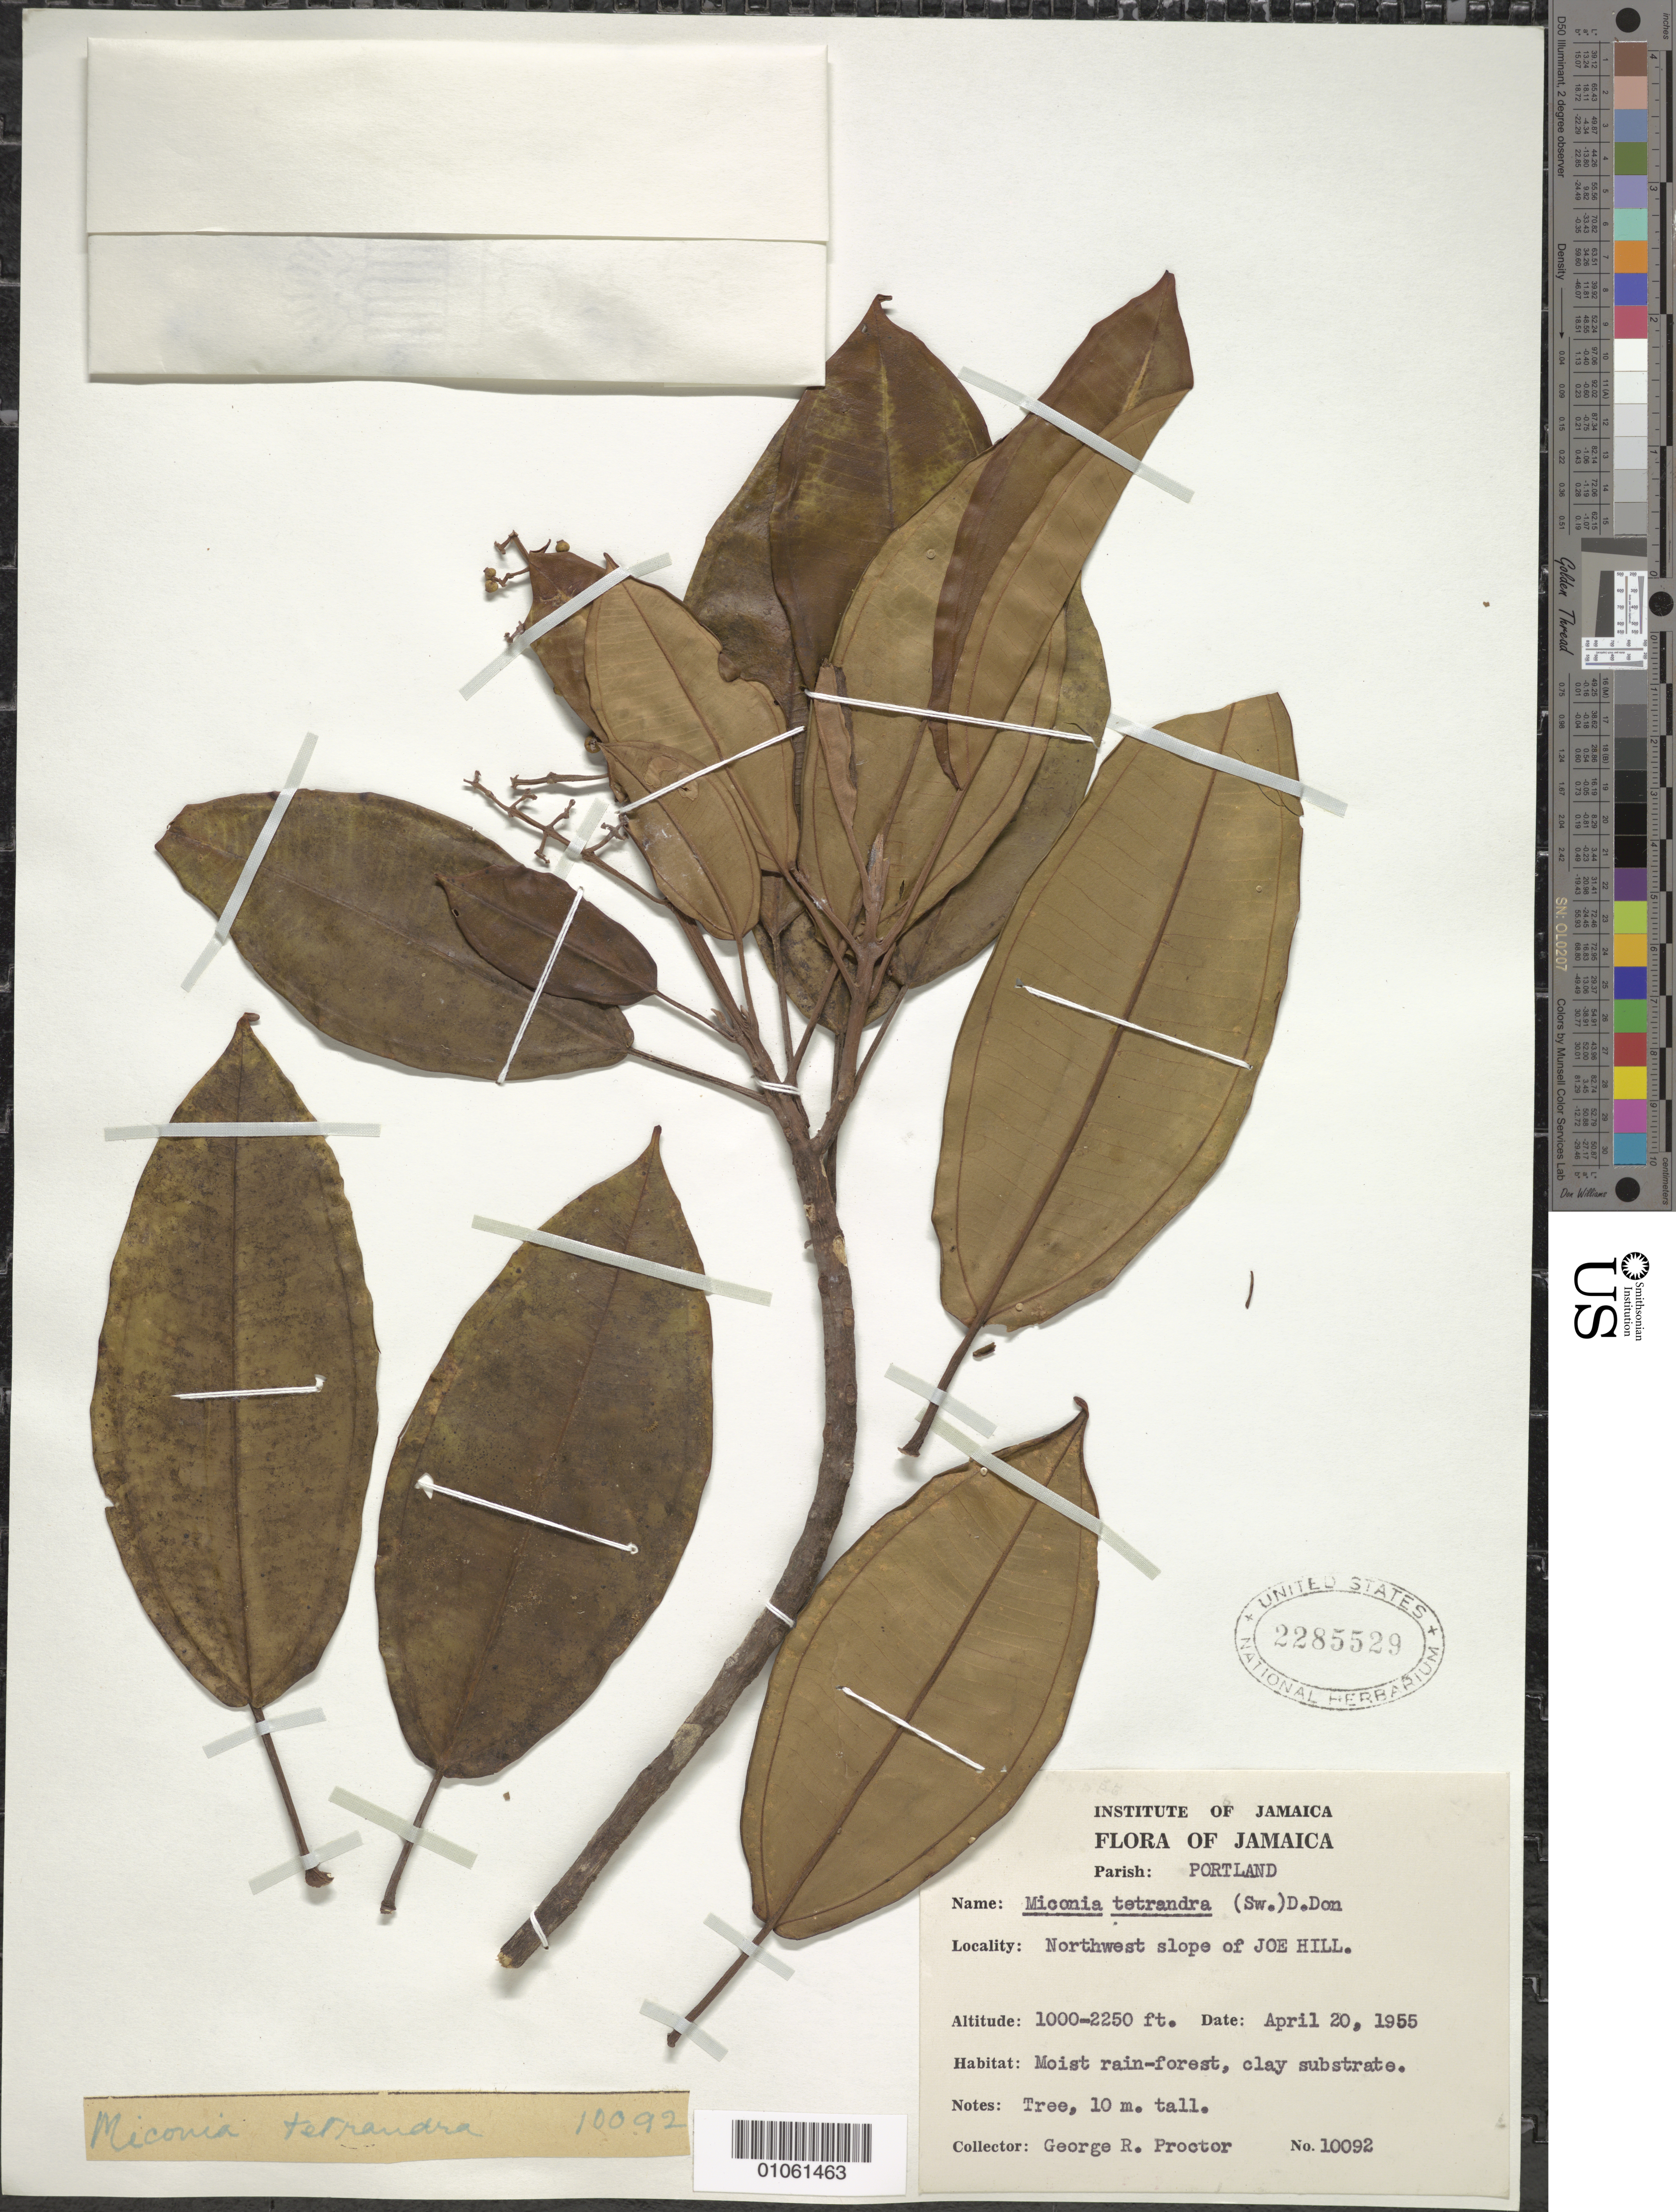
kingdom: Plantae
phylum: Tracheophyta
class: Magnoliopsida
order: Myrtales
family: Melastomataceae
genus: Miconia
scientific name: Miconia tetrandra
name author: (Sw.) D. Don ex G. Don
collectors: G. R. Proctor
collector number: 10092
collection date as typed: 20 Apr 1955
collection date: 1955-04-20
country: Jamaica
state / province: Portland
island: Jamaica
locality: Joe Hill, NW slope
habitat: Moist rainforest, clay substrate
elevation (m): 305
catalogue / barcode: US 2285529